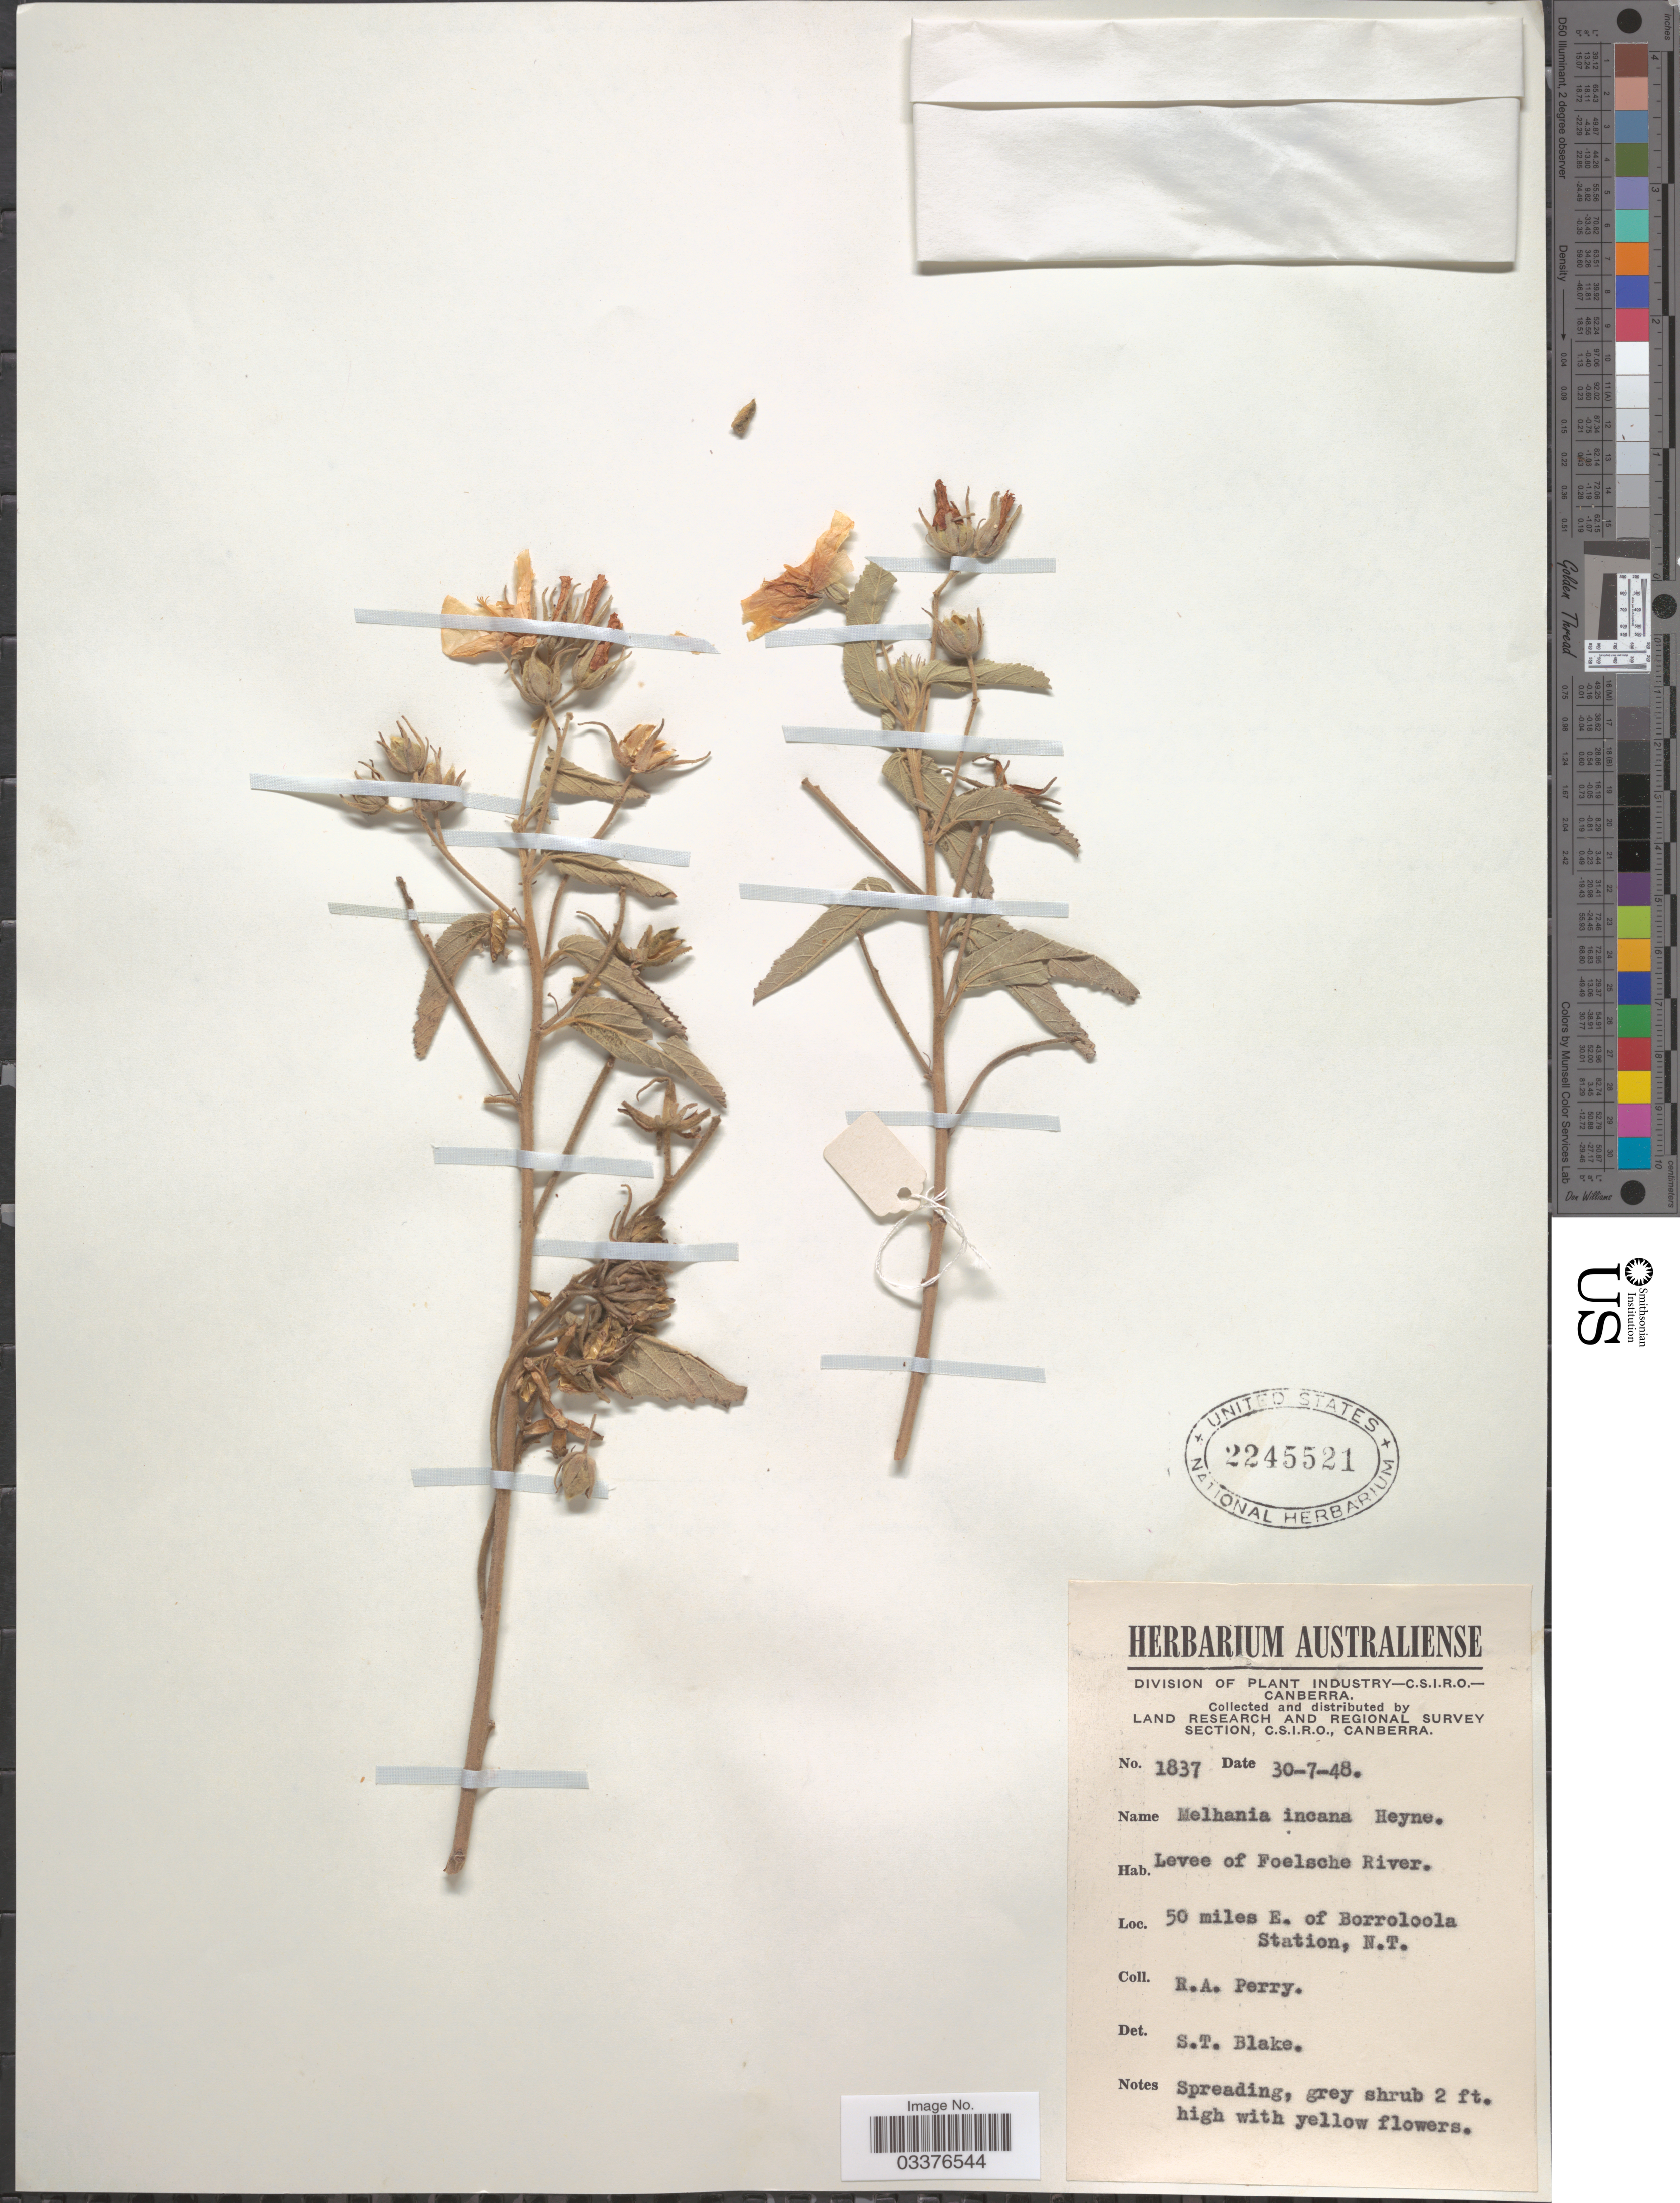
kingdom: Plantae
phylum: Tracheophyta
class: Magnoliopsida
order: Malvales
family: Malvaceae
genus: Melhania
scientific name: Melhania incana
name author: B. Heyne & Wall.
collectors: Perry, R. A.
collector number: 1837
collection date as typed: Transcribed d/m/y: 30/7/48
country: Australia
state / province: Northern Territory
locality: Levee of Foelsche River. 50 miles E. of Borroloola Station.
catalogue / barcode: US 2245521